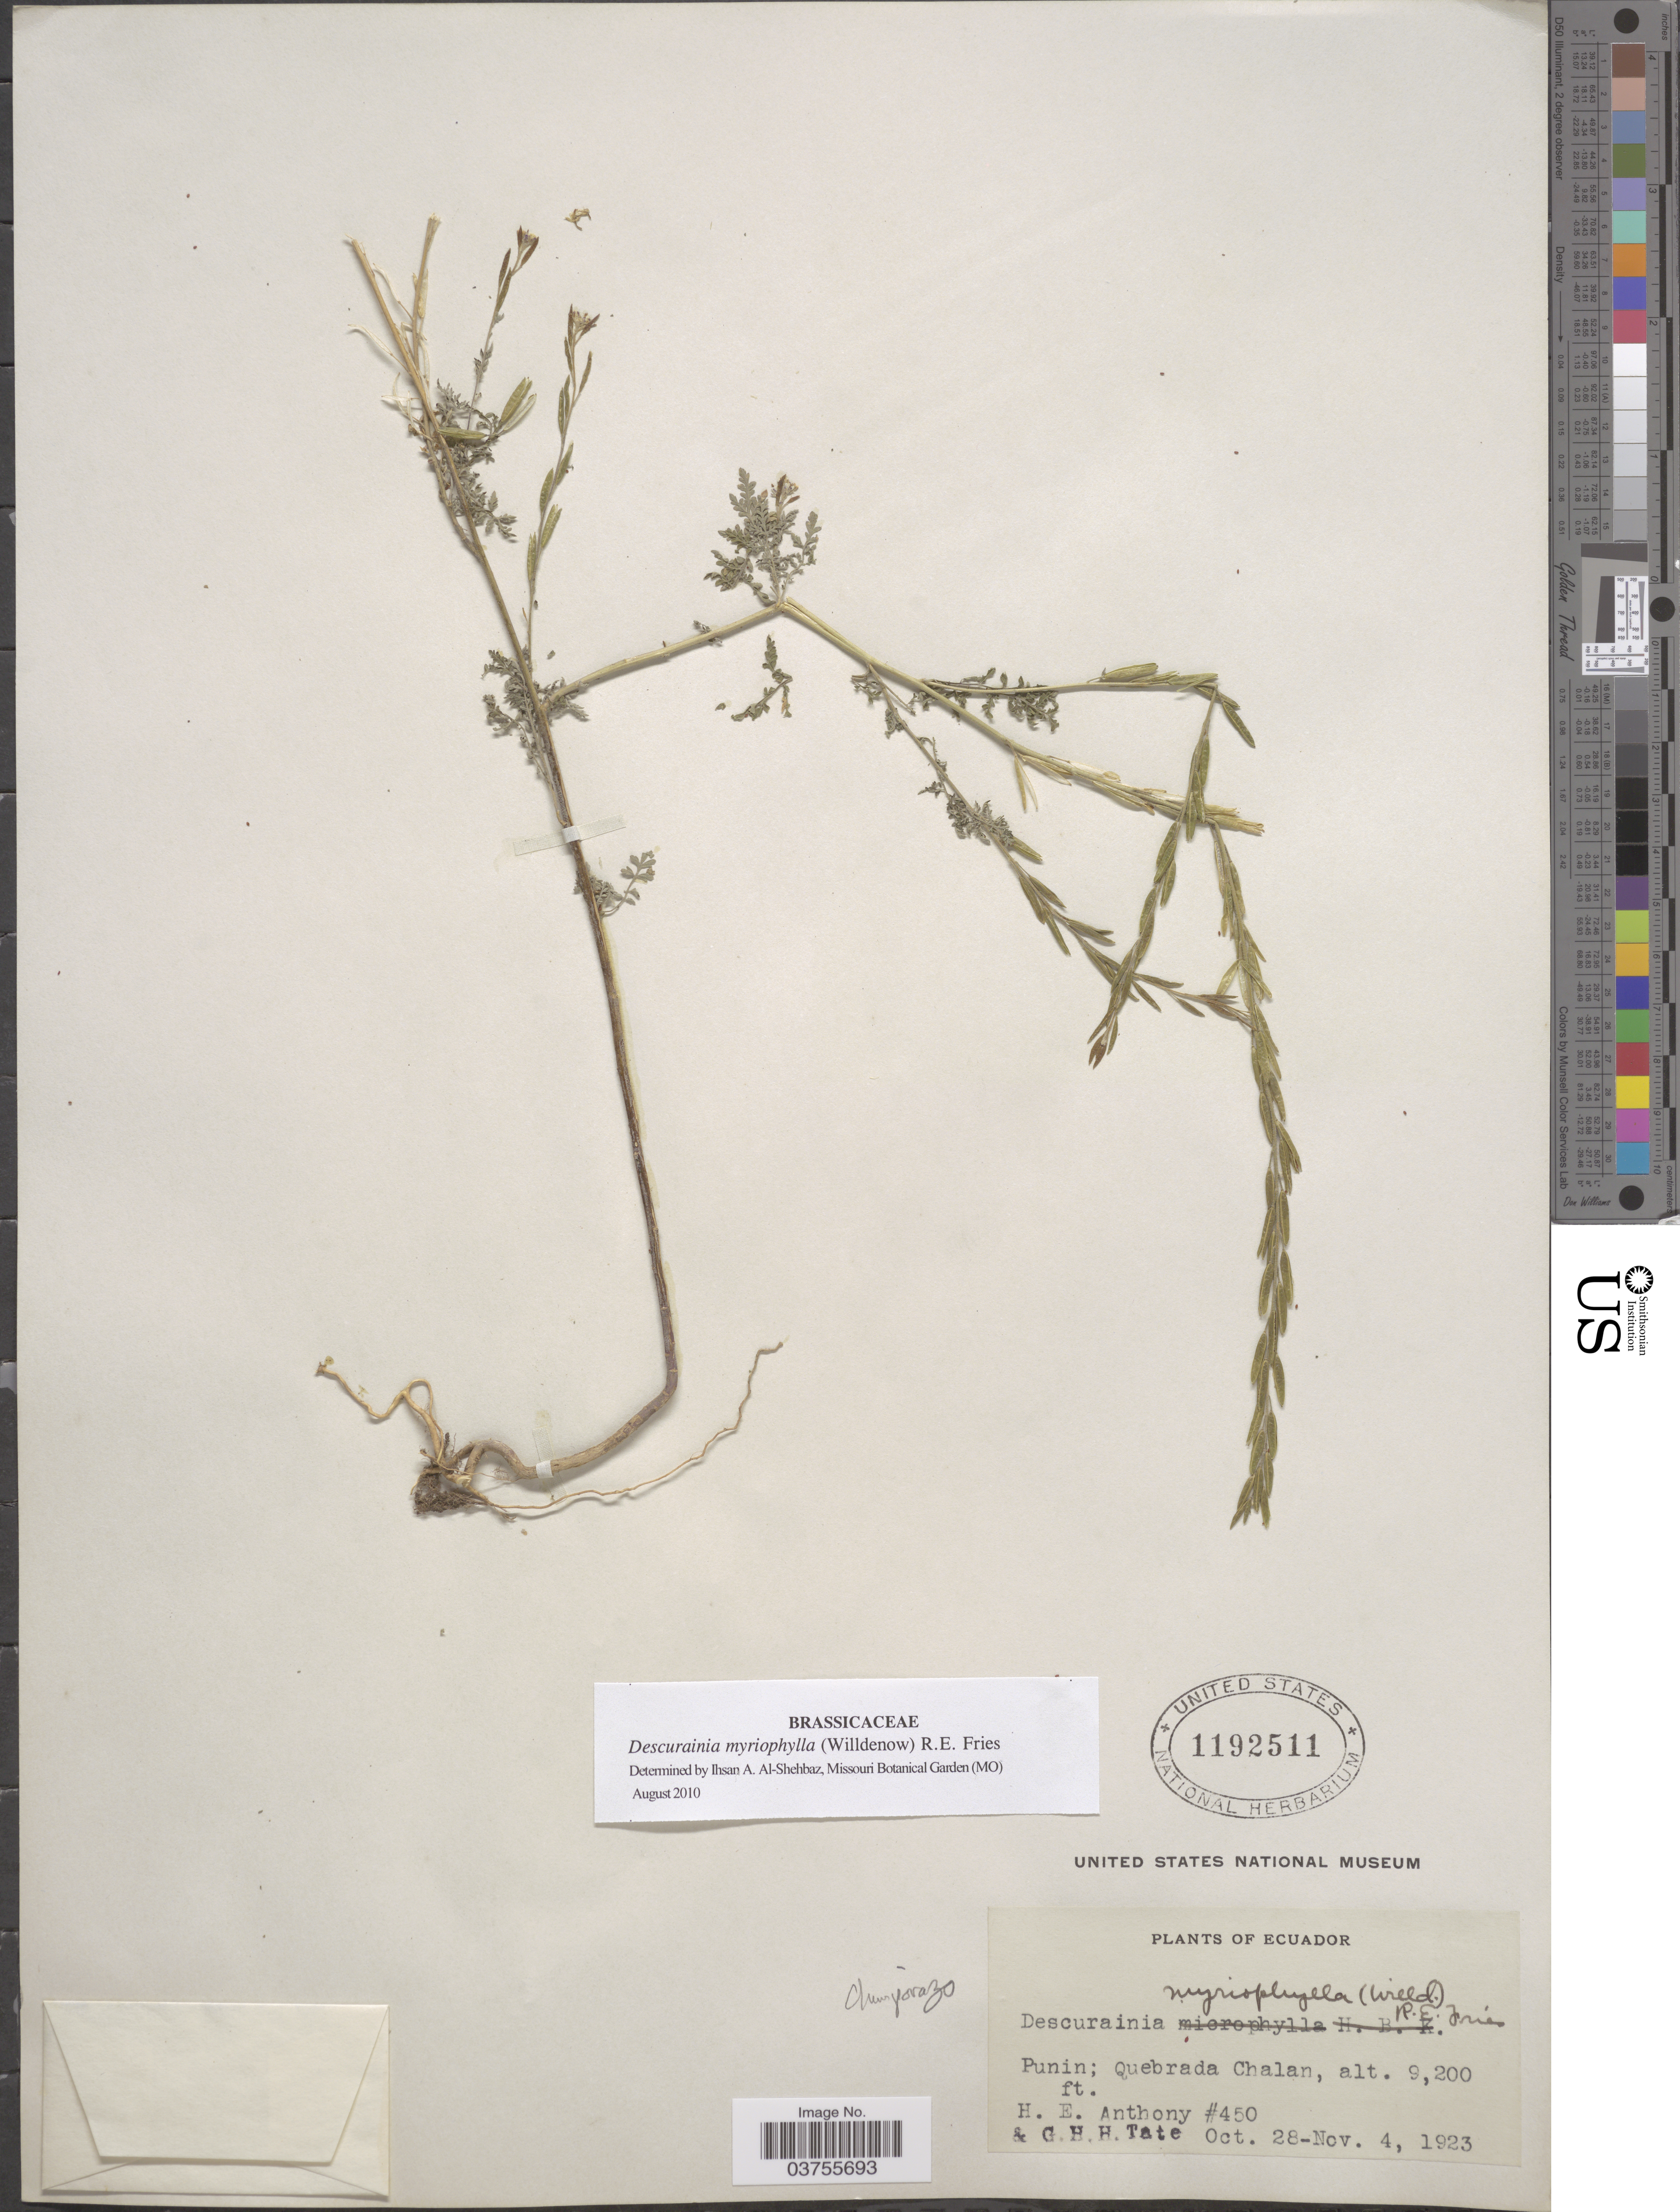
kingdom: Plantae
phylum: Tracheophyta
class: Magnoliopsida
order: Brassicales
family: Brassicaceae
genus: Descurainia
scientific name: Descurainia myriophylla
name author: (Willd.) R.E. Fr.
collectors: H. E. Anthony & G. H. H.Tate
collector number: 450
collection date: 1923-10-28/1923-11-04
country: Ecuador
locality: Punin: Quebrada Chalan.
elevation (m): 2804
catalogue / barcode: US 1192511